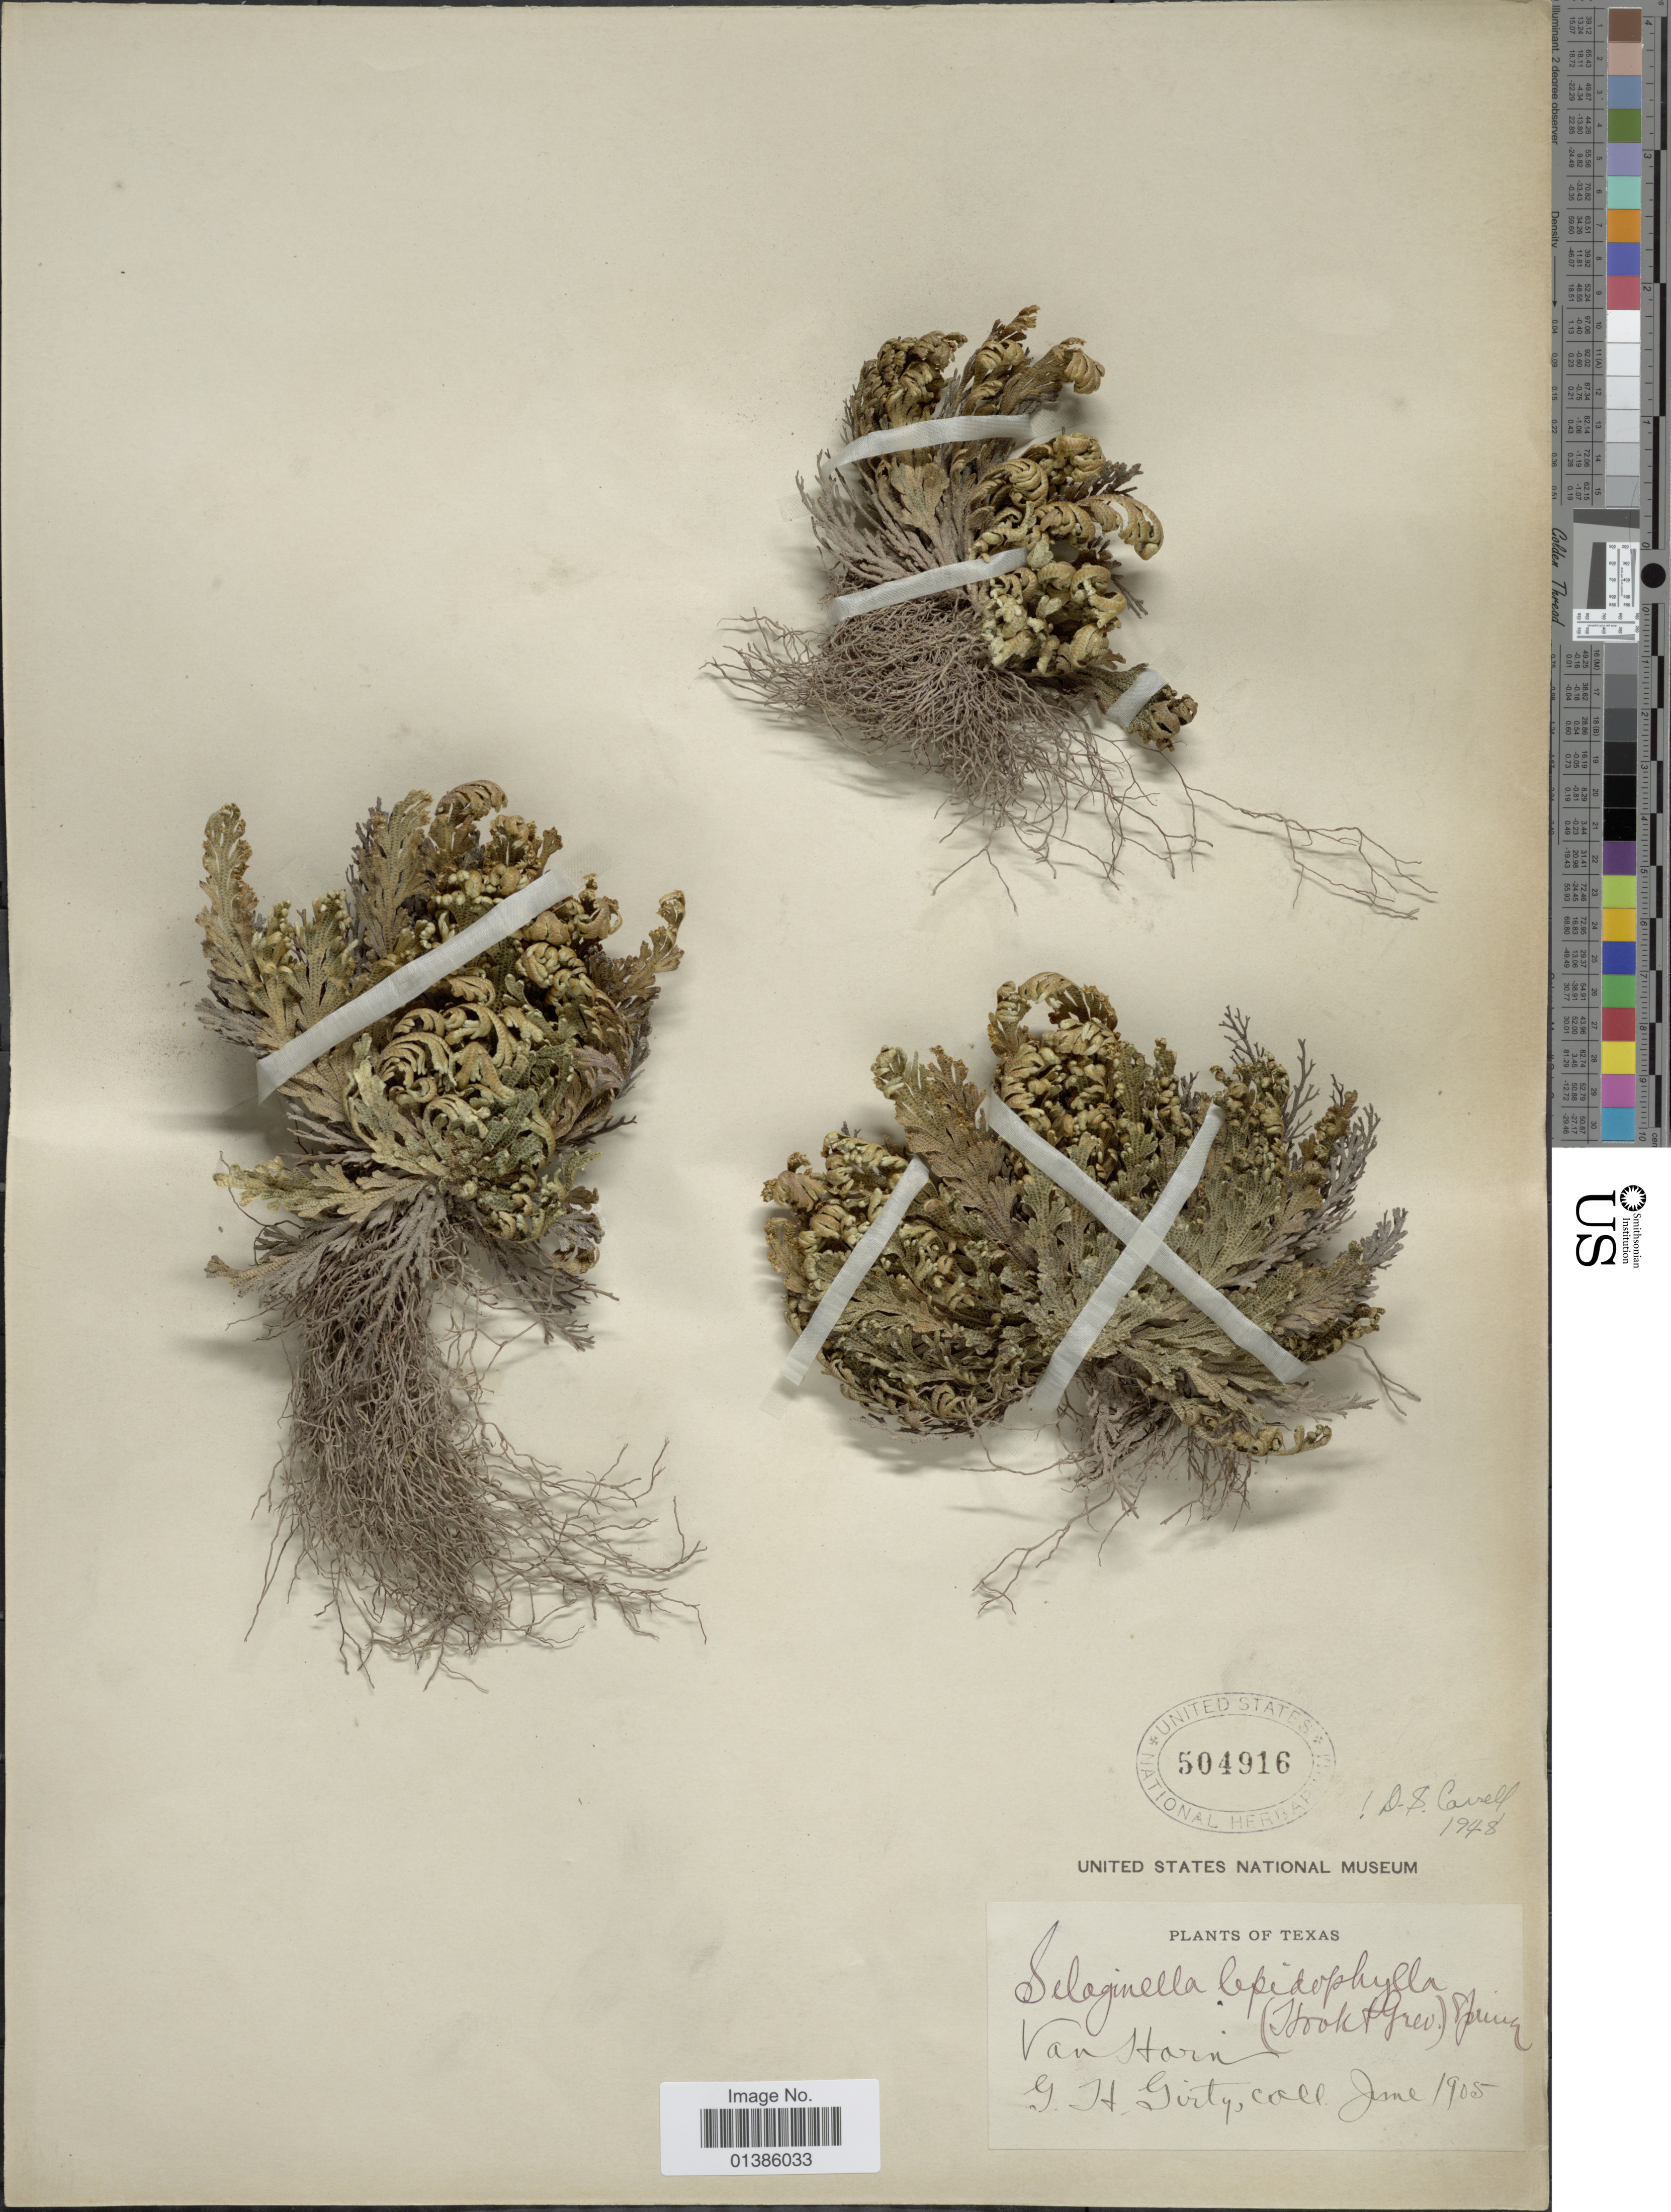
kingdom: Plantae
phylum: Tracheophyta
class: Lycopodiopsida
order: Selaginellales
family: Selaginellaceae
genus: Selaginella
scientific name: Selaginella lepidophylla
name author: (Hook. & Grev.) Spring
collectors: G. Girty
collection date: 1905-06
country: United States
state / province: Texas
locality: Van Horn.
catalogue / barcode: US 504916